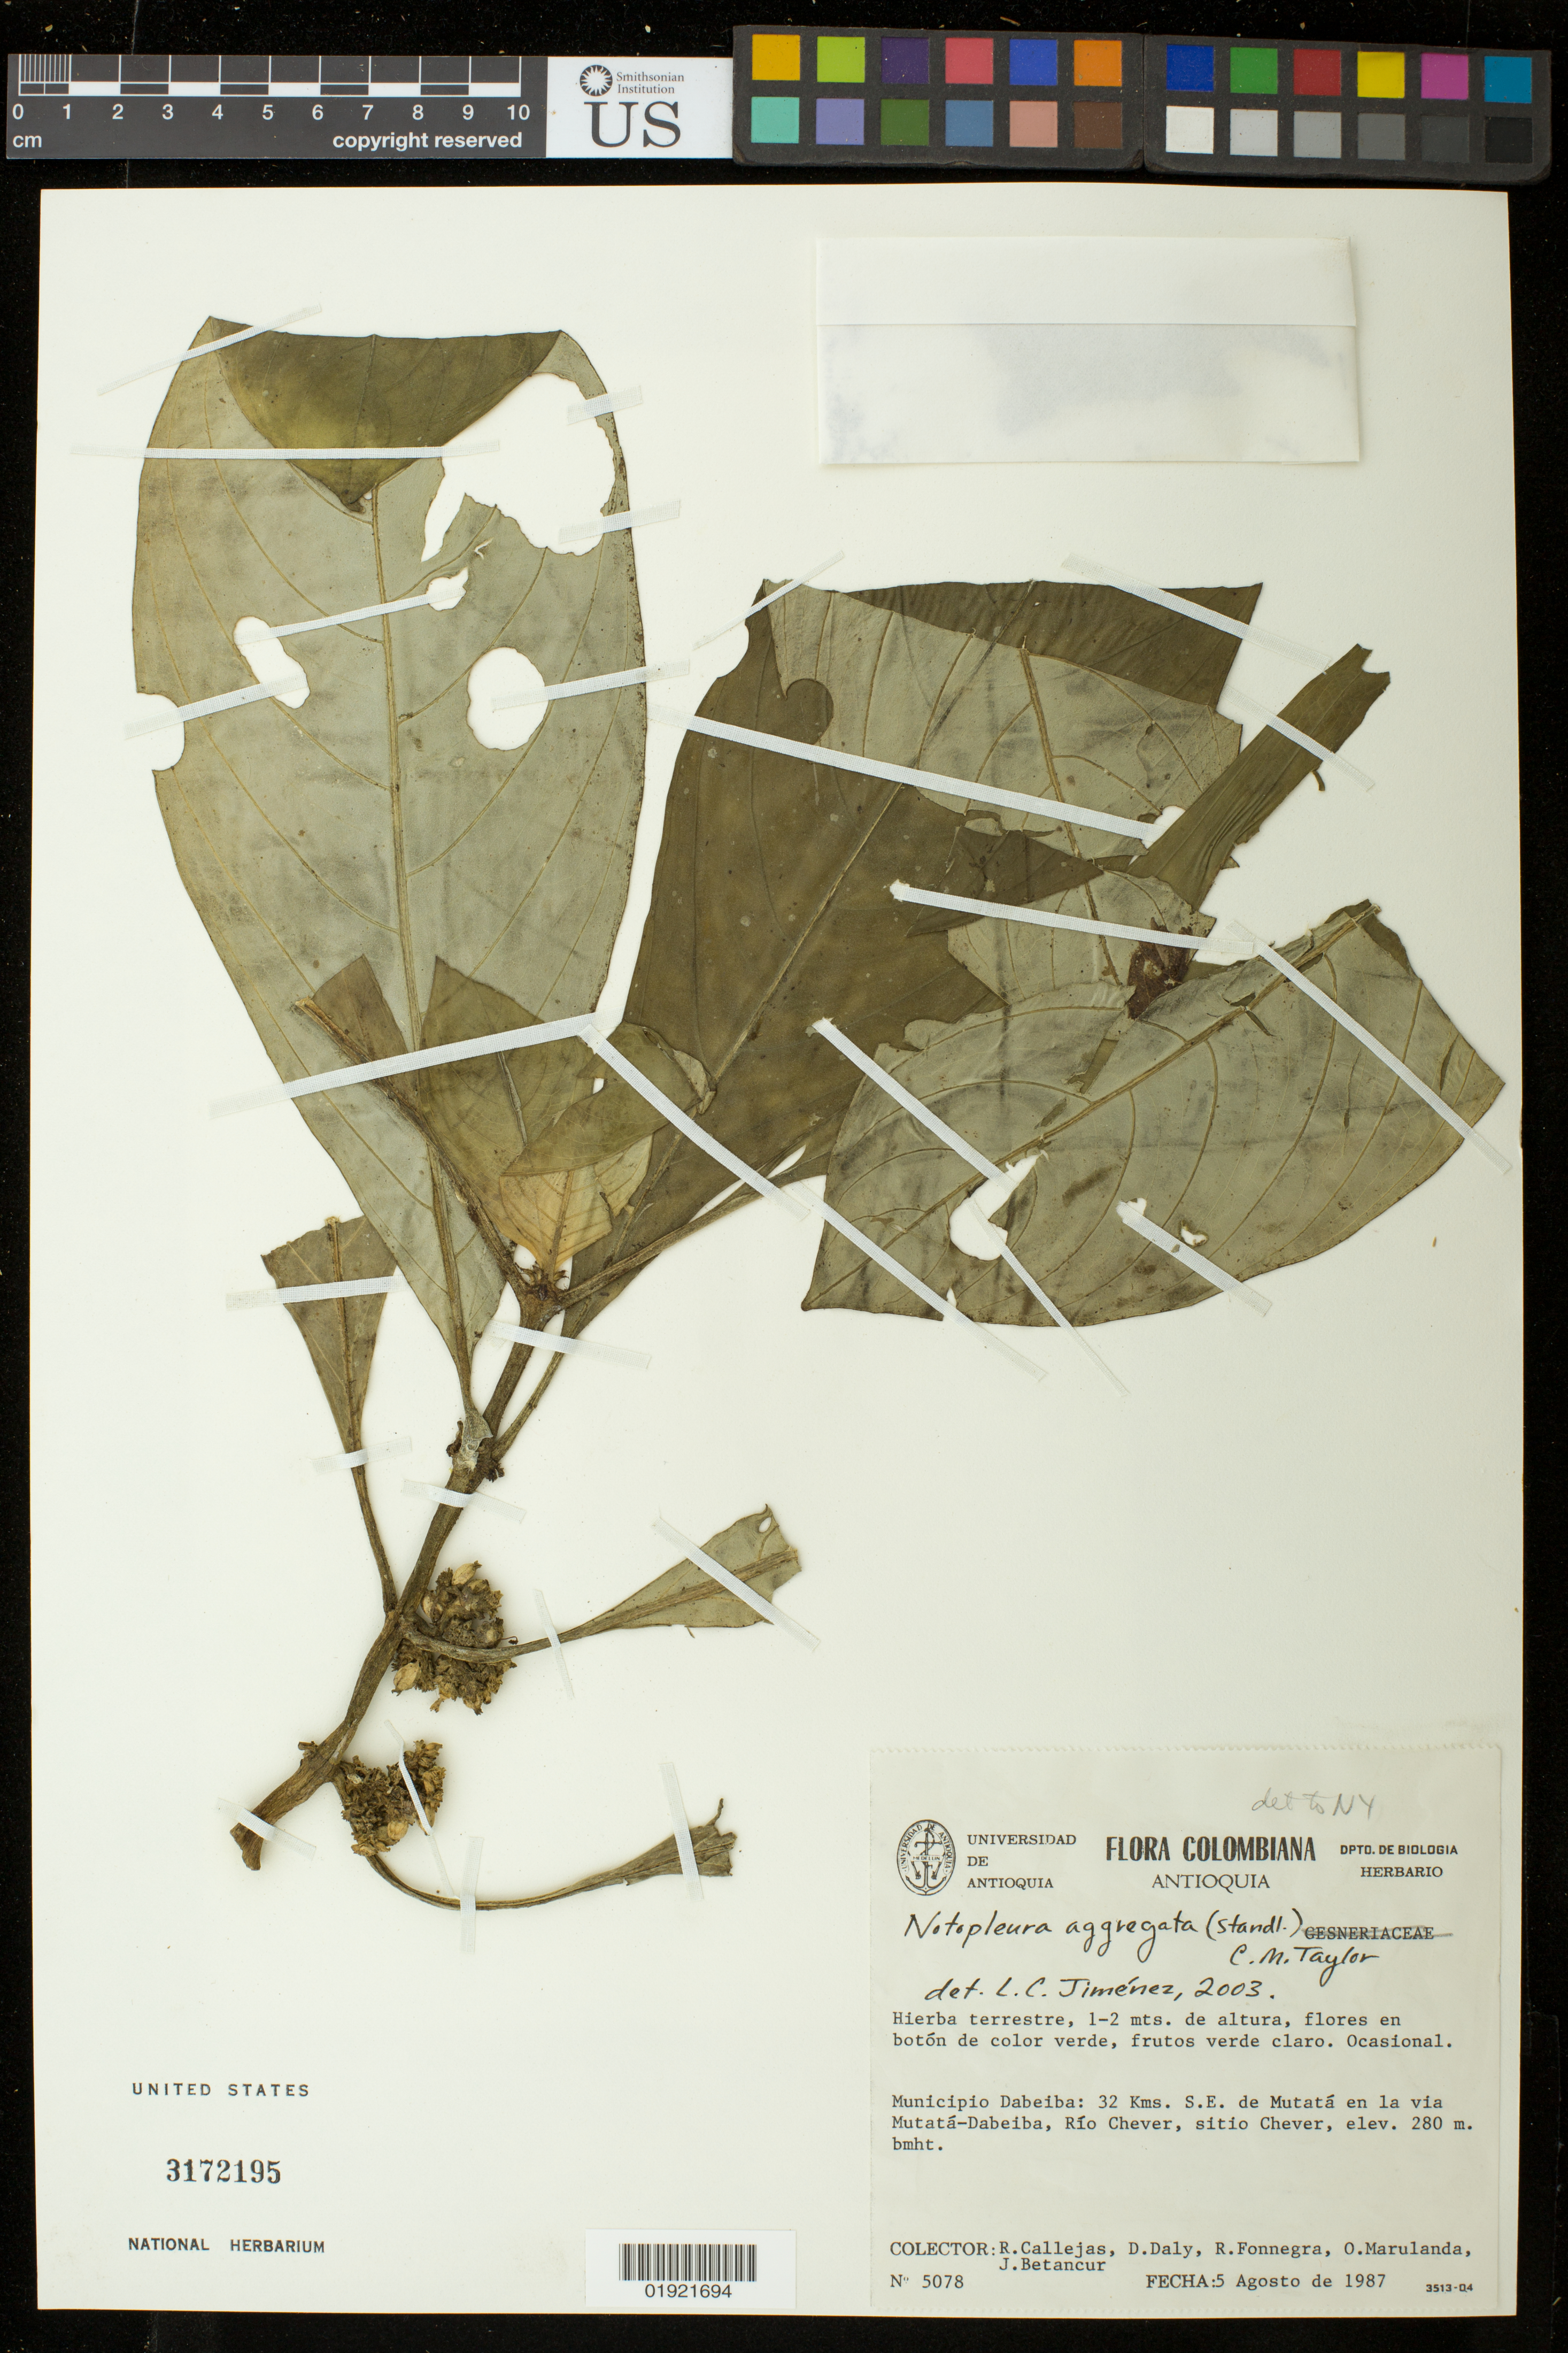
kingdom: Plantae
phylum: Tracheophyta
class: Magnoliopsida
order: Gentianales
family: Rubiaceae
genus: Notopleura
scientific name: Notopleura aggregata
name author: (Standl.) C.M. Taylor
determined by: Jiménez, L. C.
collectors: R. Callejas, D. Daly, R. Fonnegra, O. Marulanda & J. Betancur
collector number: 5078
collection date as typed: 5 Agosto de 1987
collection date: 1987-08-05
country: Colombia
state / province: Antioquia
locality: Municipio Dabeiba: 32 Kms. S.E. de Mutata en la via Mutata-Dabeiba, Rio Chever, sitio Chever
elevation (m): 280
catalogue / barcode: US 3172195